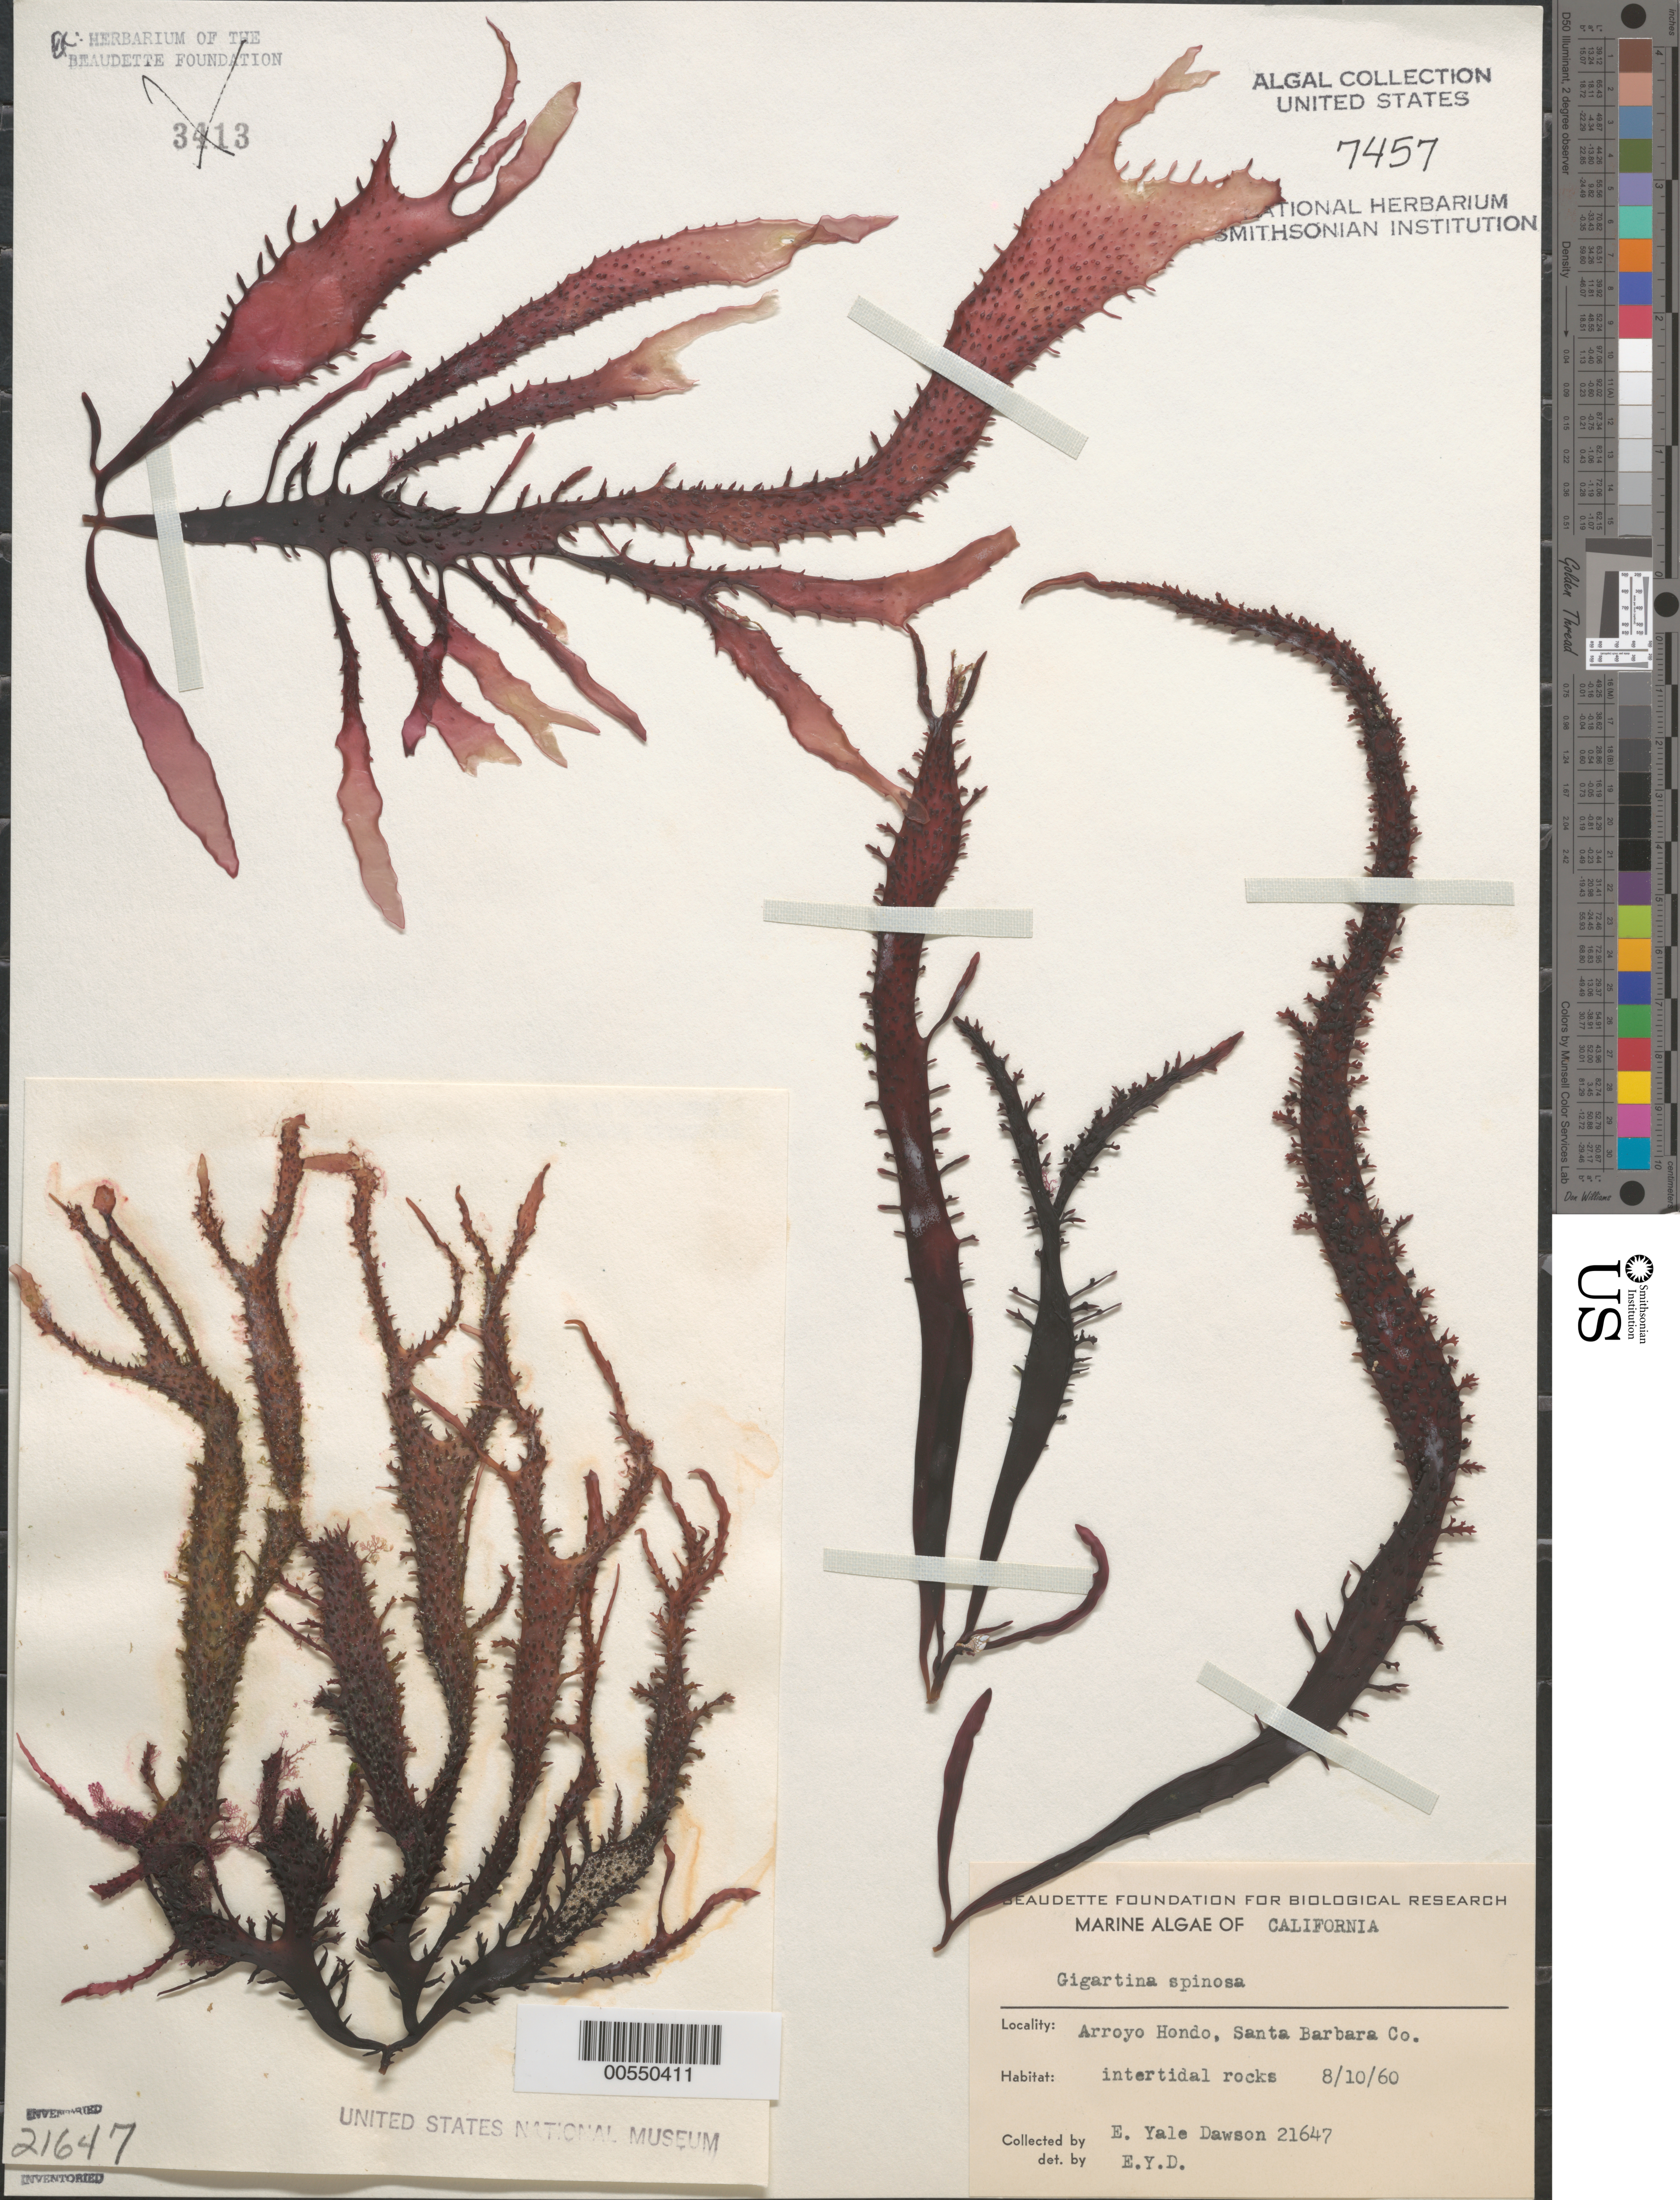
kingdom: Plantae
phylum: Rhodophyta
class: Florideophyceae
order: Gigartinales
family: Gigartinaceae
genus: Chondracanthus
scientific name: Chondracanthus spinosus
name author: (Kütz.) Guiry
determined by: Algae name updating Project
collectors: E. Y. Dawson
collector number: EYD 21647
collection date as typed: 10 Aug 1960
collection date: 1960-08-10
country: United States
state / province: California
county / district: Santa Barbara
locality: Arroyo Honda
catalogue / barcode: US 7457